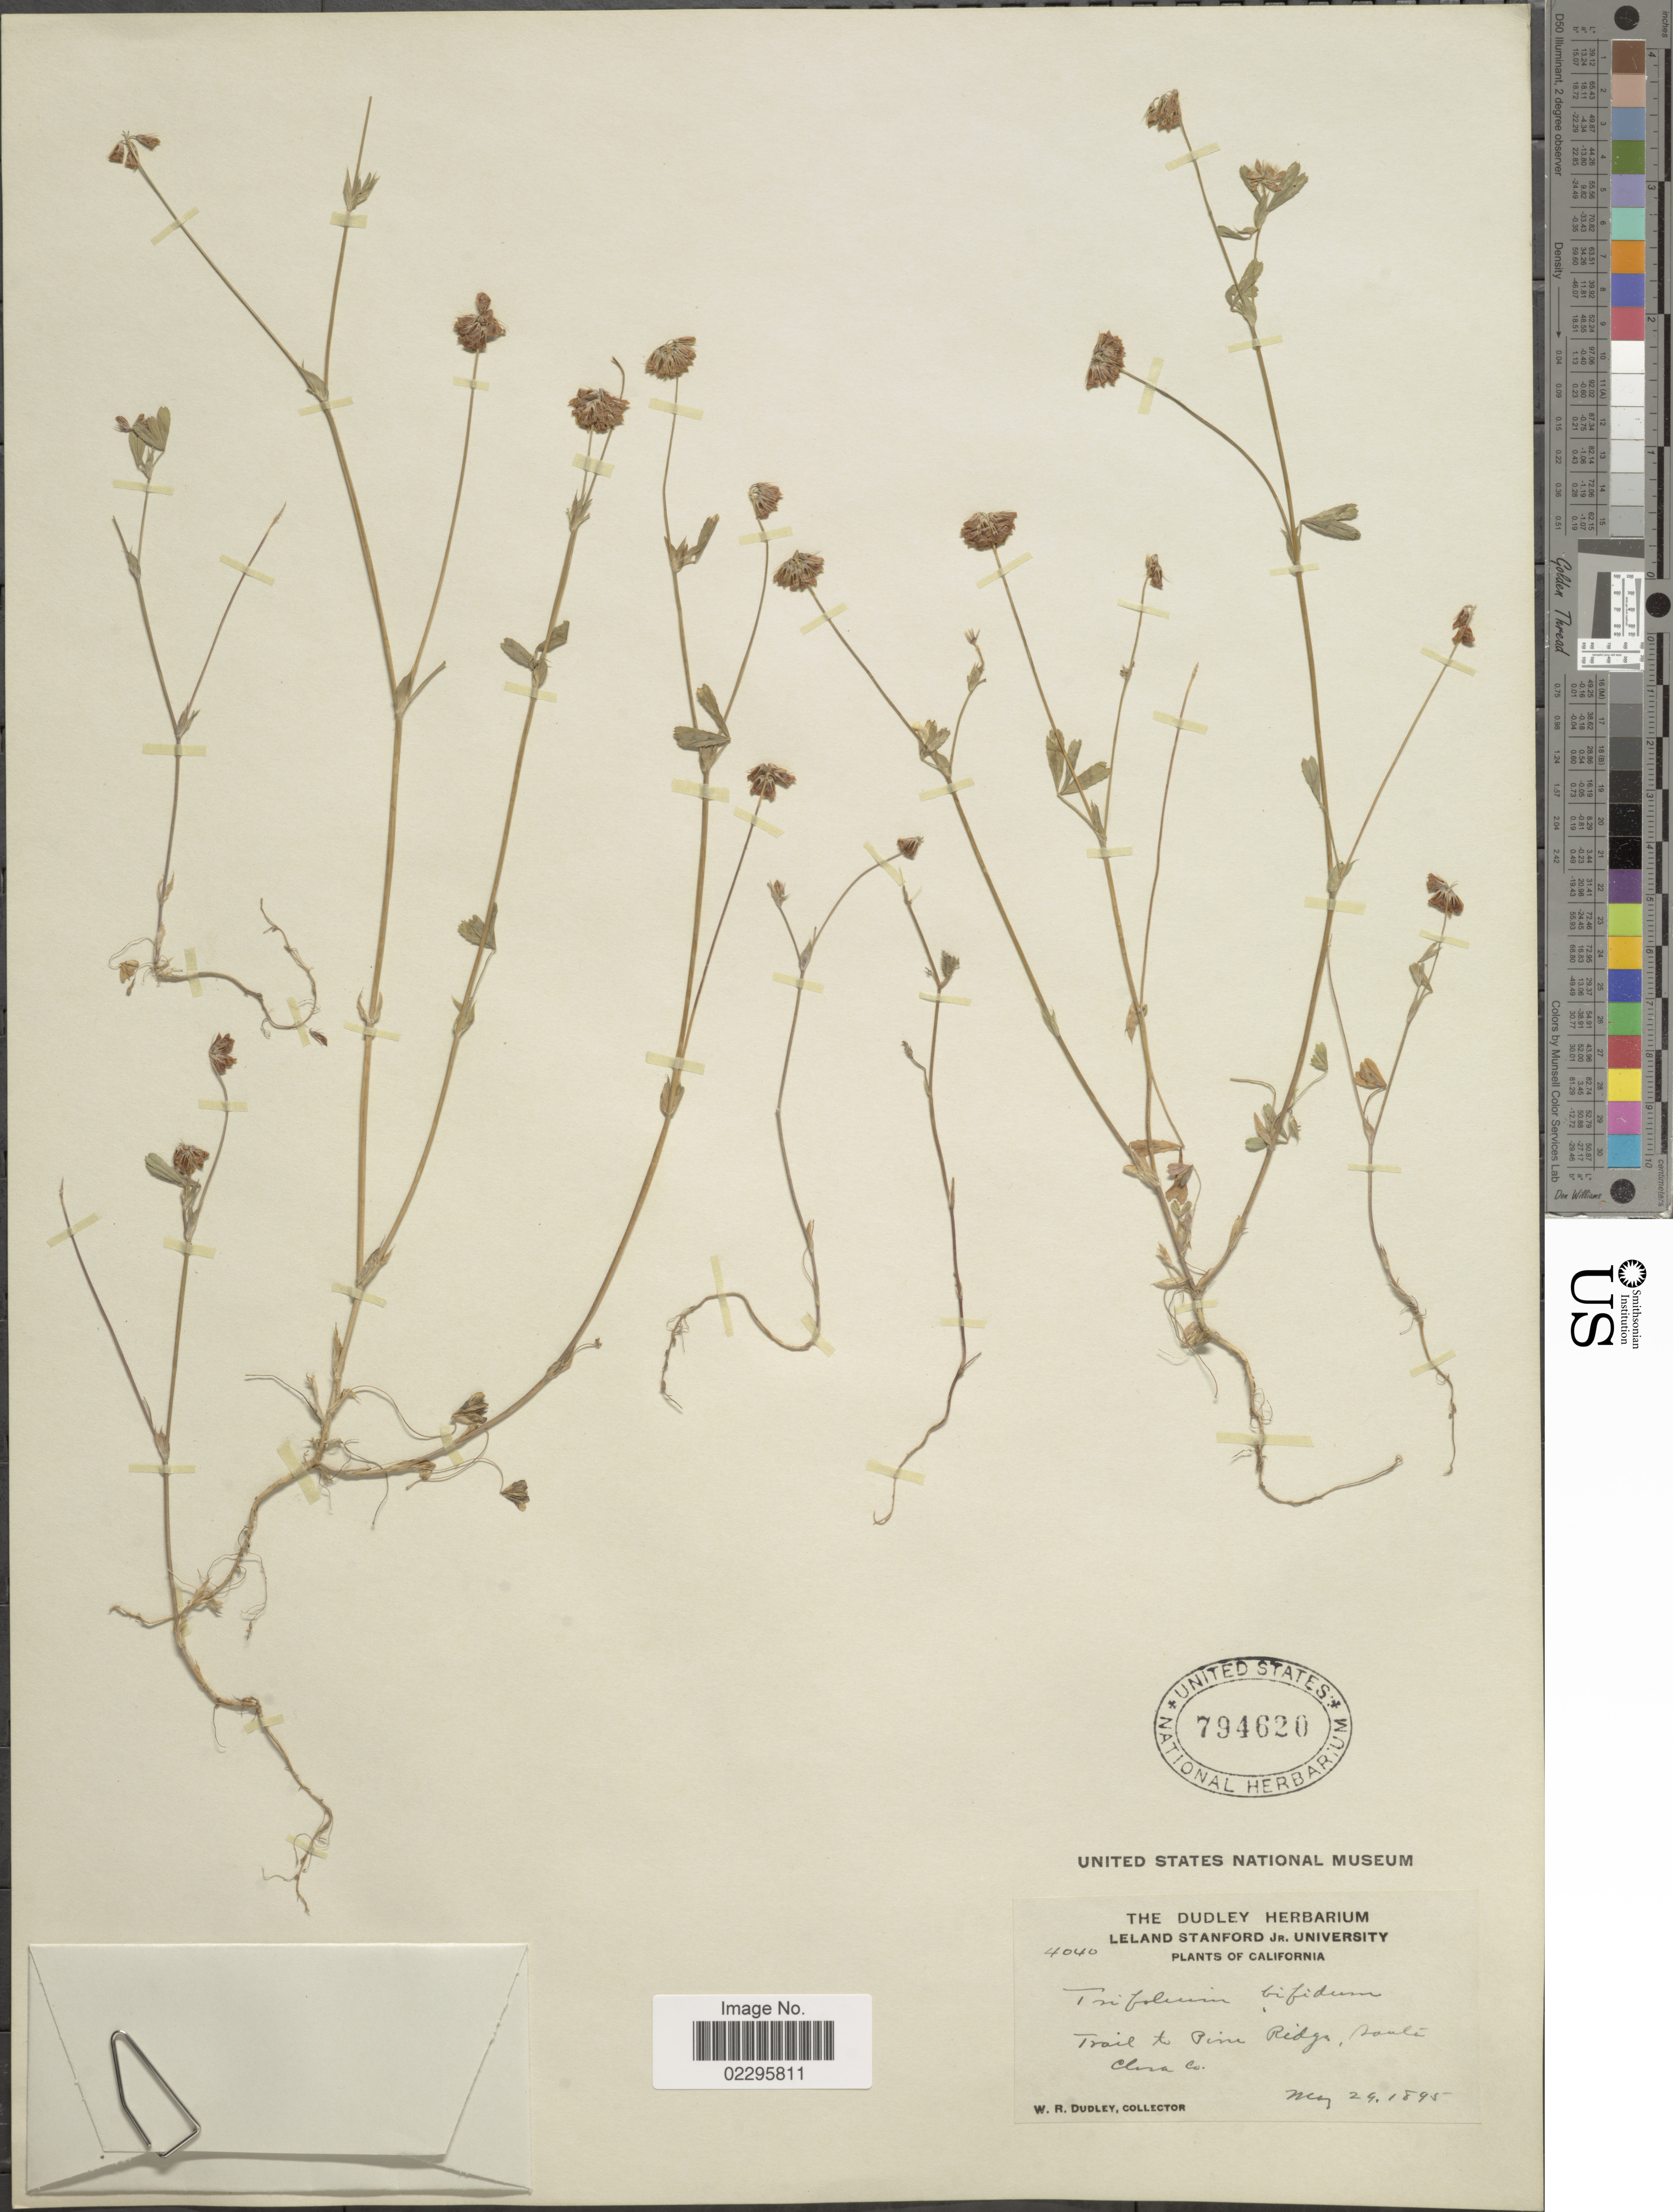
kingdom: Plantae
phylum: Tracheophyta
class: Magnoliopsida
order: Fabales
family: Fabaceae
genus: Trifolium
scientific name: Trifolium bifidum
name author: A. Gray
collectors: W. Dudley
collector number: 4040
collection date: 1895-05-24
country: United States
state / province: California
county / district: Santa Clara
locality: Trail to Pine Ridge, Santa Clara Co.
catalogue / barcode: US 794620